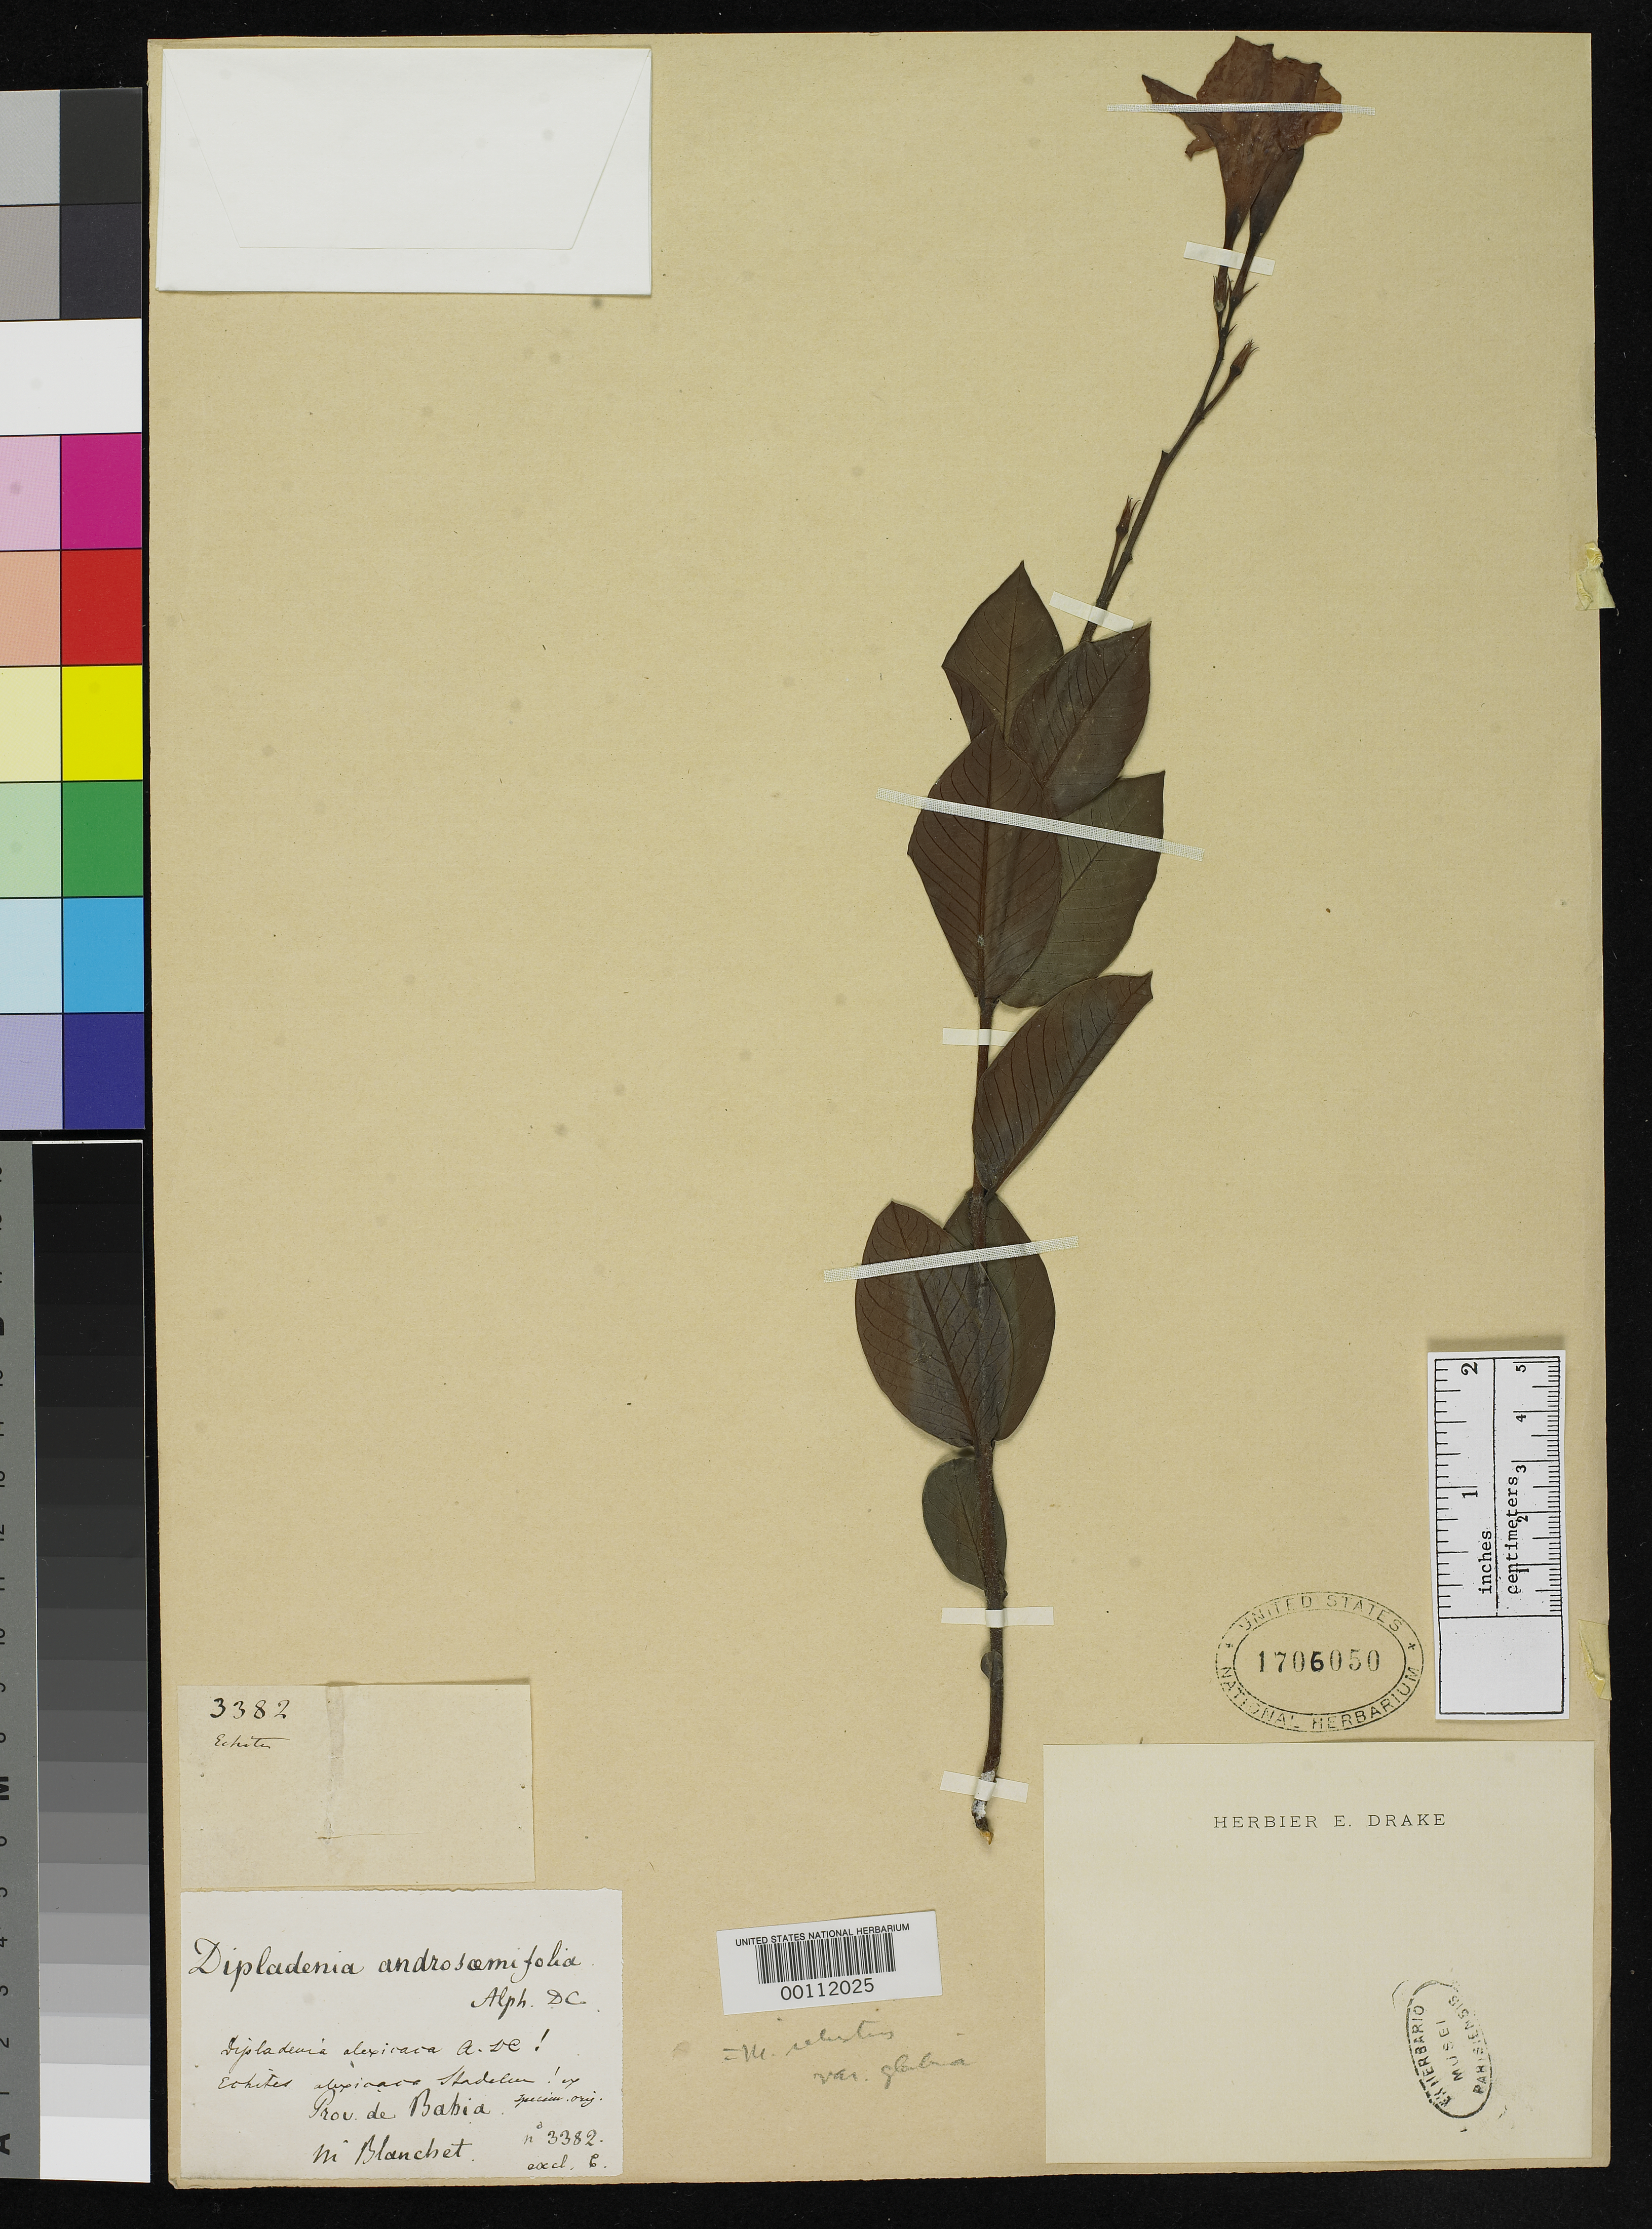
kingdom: Plantae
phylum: Tracheophyta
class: Magnoliopsida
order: Gentianales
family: Apocynaceae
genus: Dipladenia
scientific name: Dipladenia androsaemifolia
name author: A. DC. in DC.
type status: Isotype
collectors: J. Blanchet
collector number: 3382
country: Brazil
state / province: Bahia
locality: North of Esplanda city on road to Jaquera.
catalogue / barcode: US 1706050